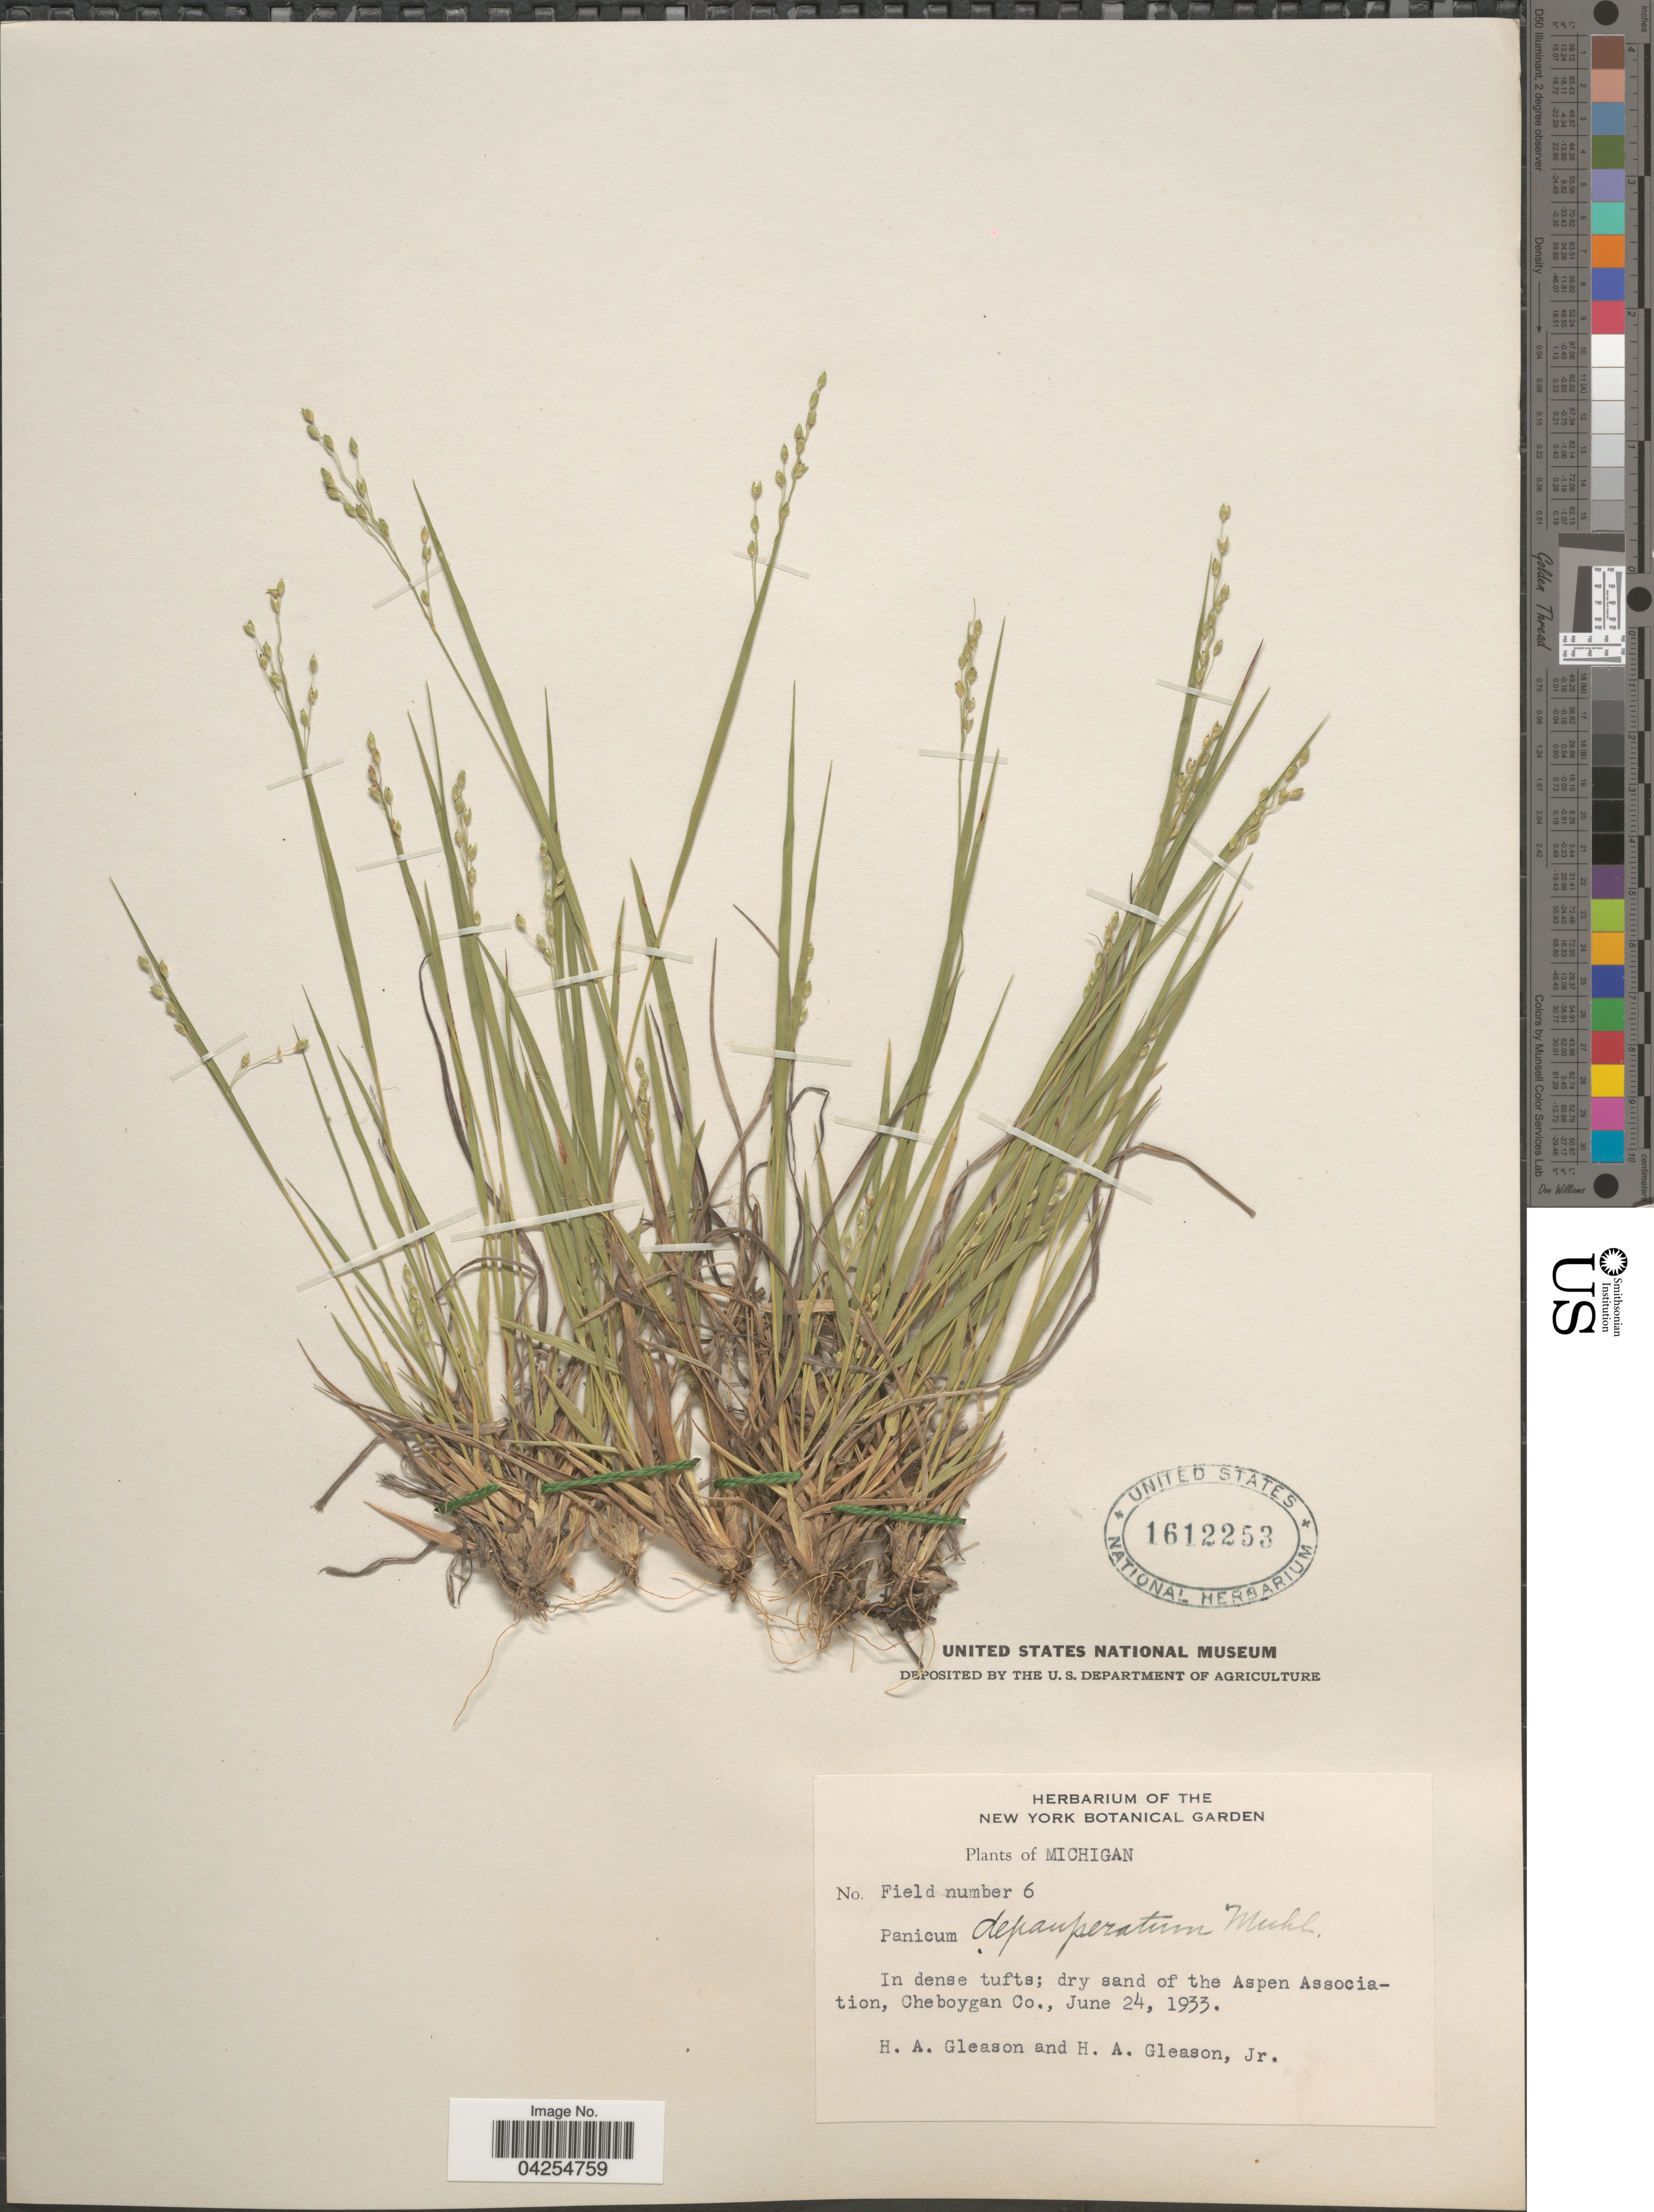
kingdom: Plantae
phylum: Tracheophyta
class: Liliopsida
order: Poales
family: Poaceae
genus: Dichanthelium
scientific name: Dichanthelium depauperatum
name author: (Muhl.) Gould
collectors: H. A. Gleason & H. Gleason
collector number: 6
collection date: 1933-06-24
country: United States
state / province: Michigan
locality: Cheboygan Co.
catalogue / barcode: US 1612253